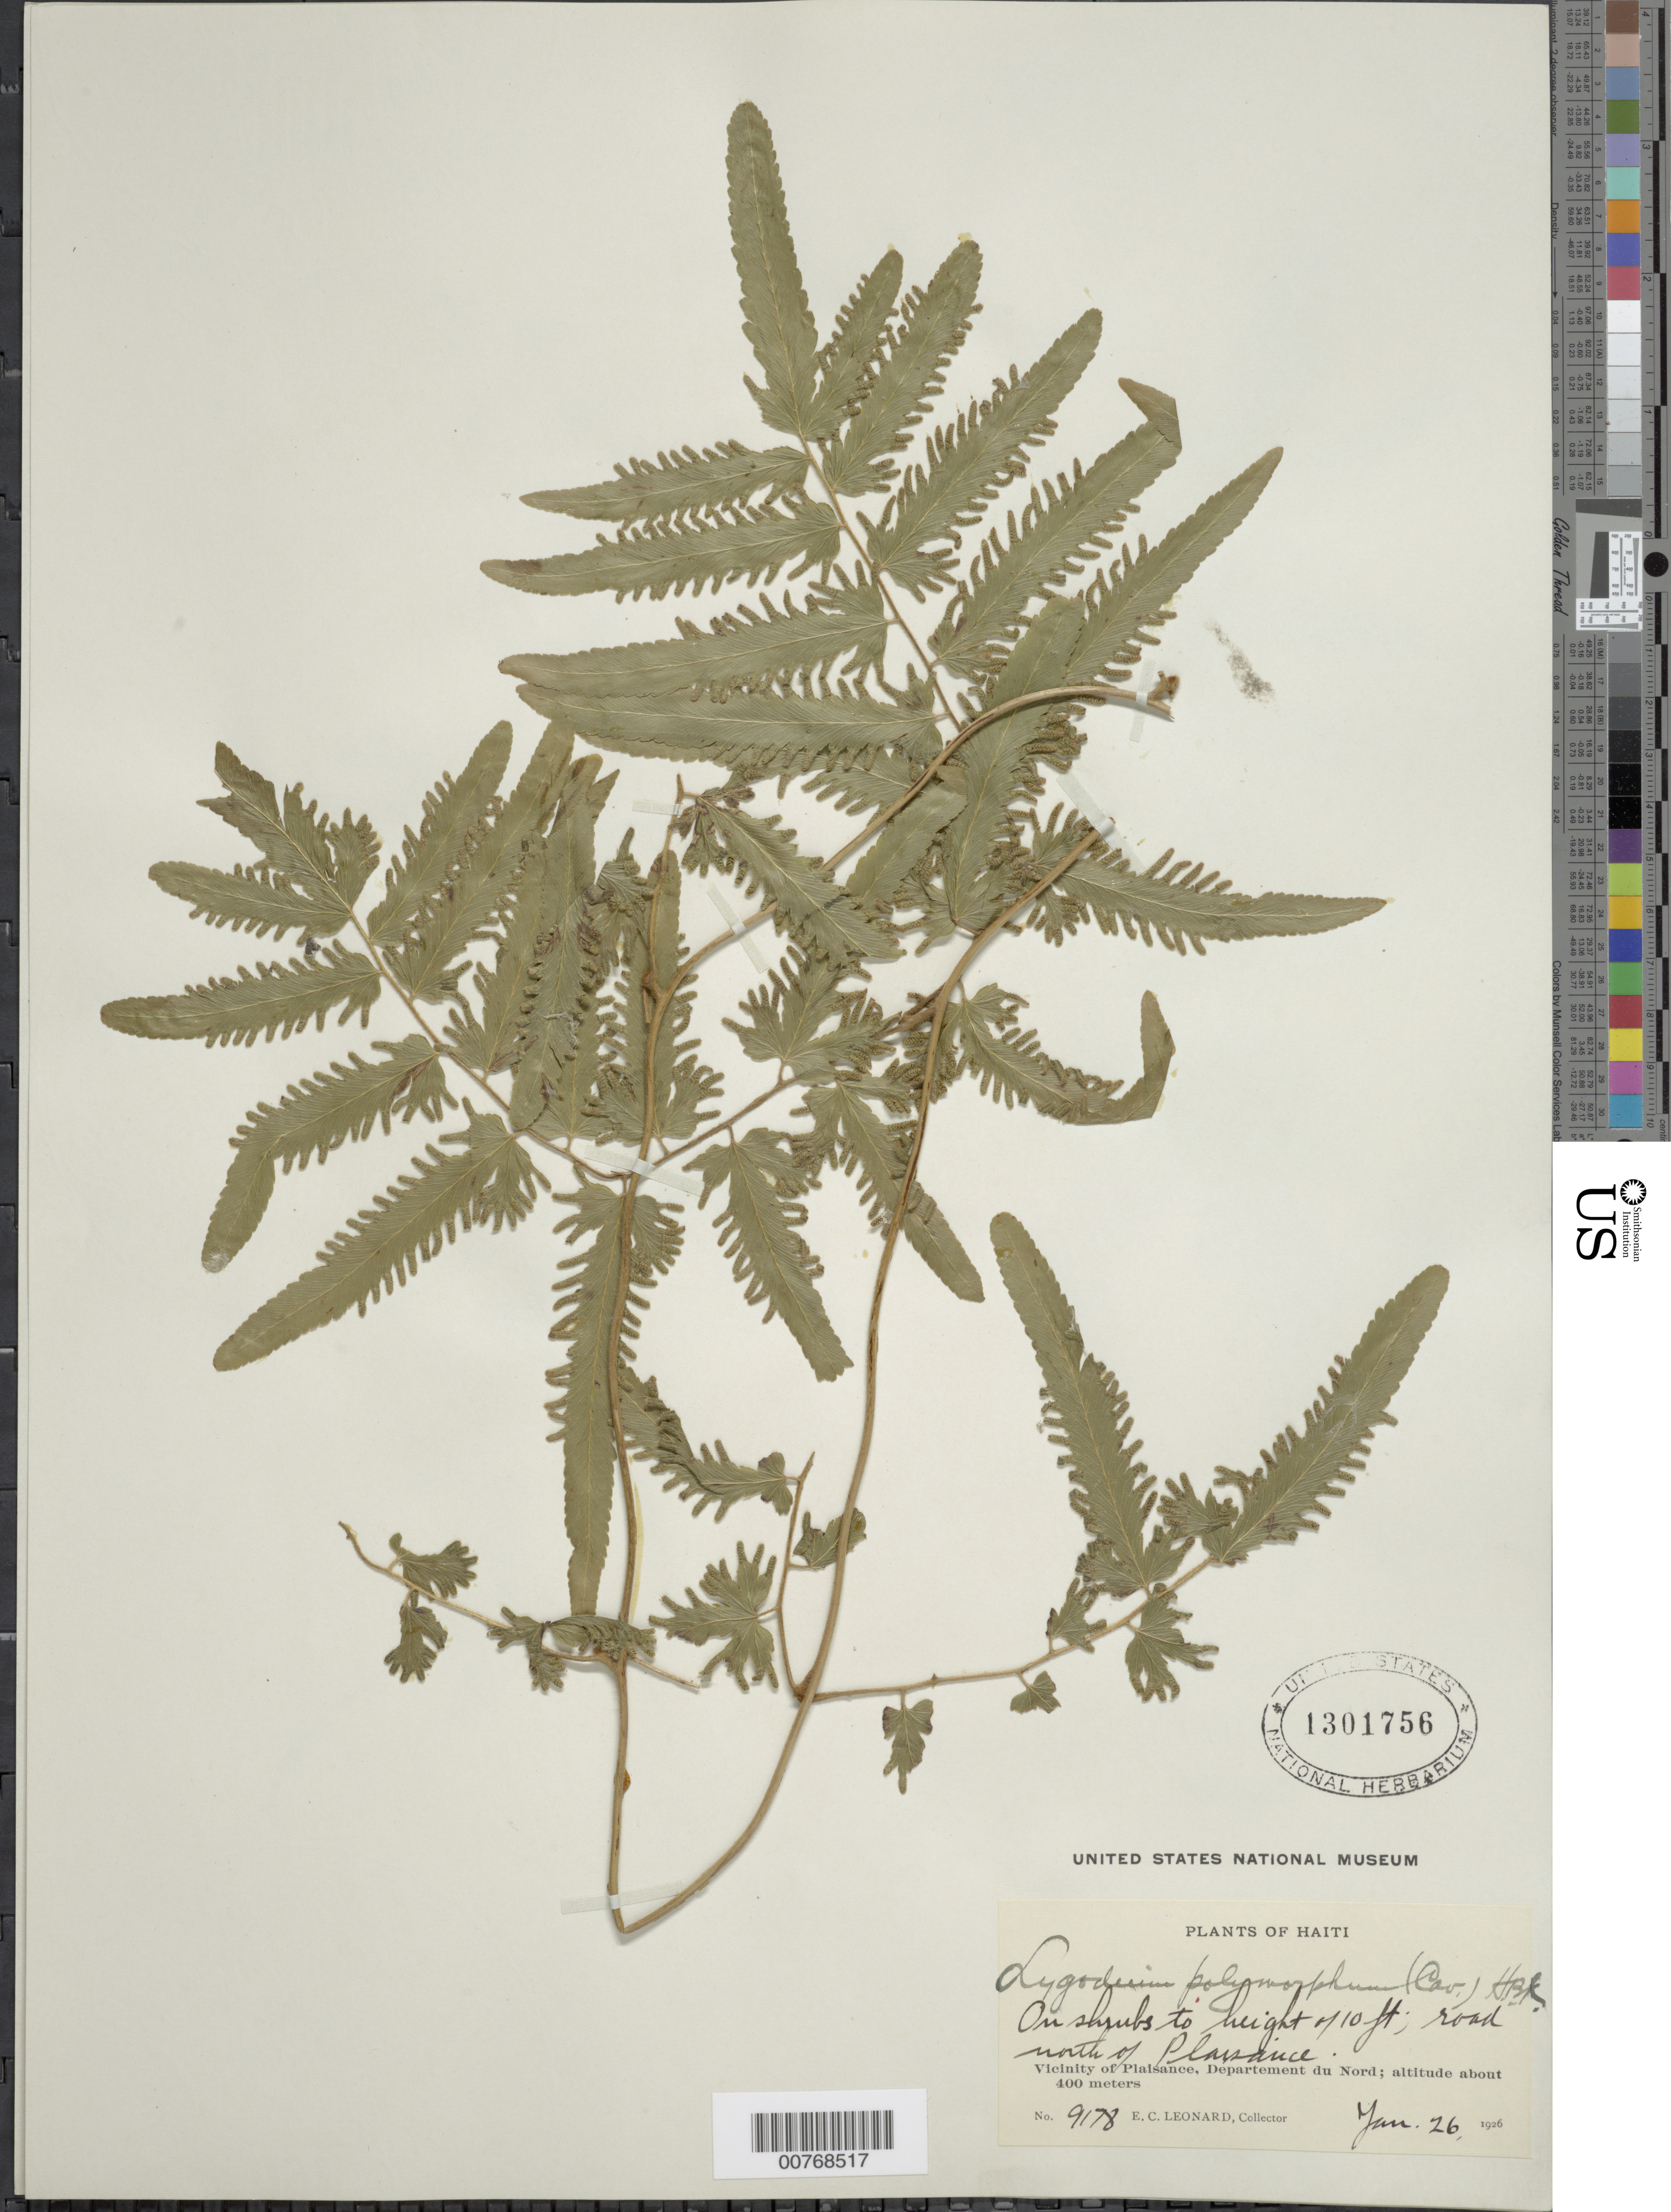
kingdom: Plantae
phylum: Tracheophyta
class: Polypodiopsida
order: Schizaeales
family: Lygodiaceae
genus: Lygodium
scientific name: Lygodium venustum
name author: Sw.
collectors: E. C. Leonard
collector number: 9178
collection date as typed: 26 Jan 1926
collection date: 1926-01-26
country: Haiti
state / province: Nord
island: Hispaniola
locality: Vicinity of Plaisance, Departement du Nord. Road N of Plaisance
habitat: On shrubs to 10 ft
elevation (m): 400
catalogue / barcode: US 1301756